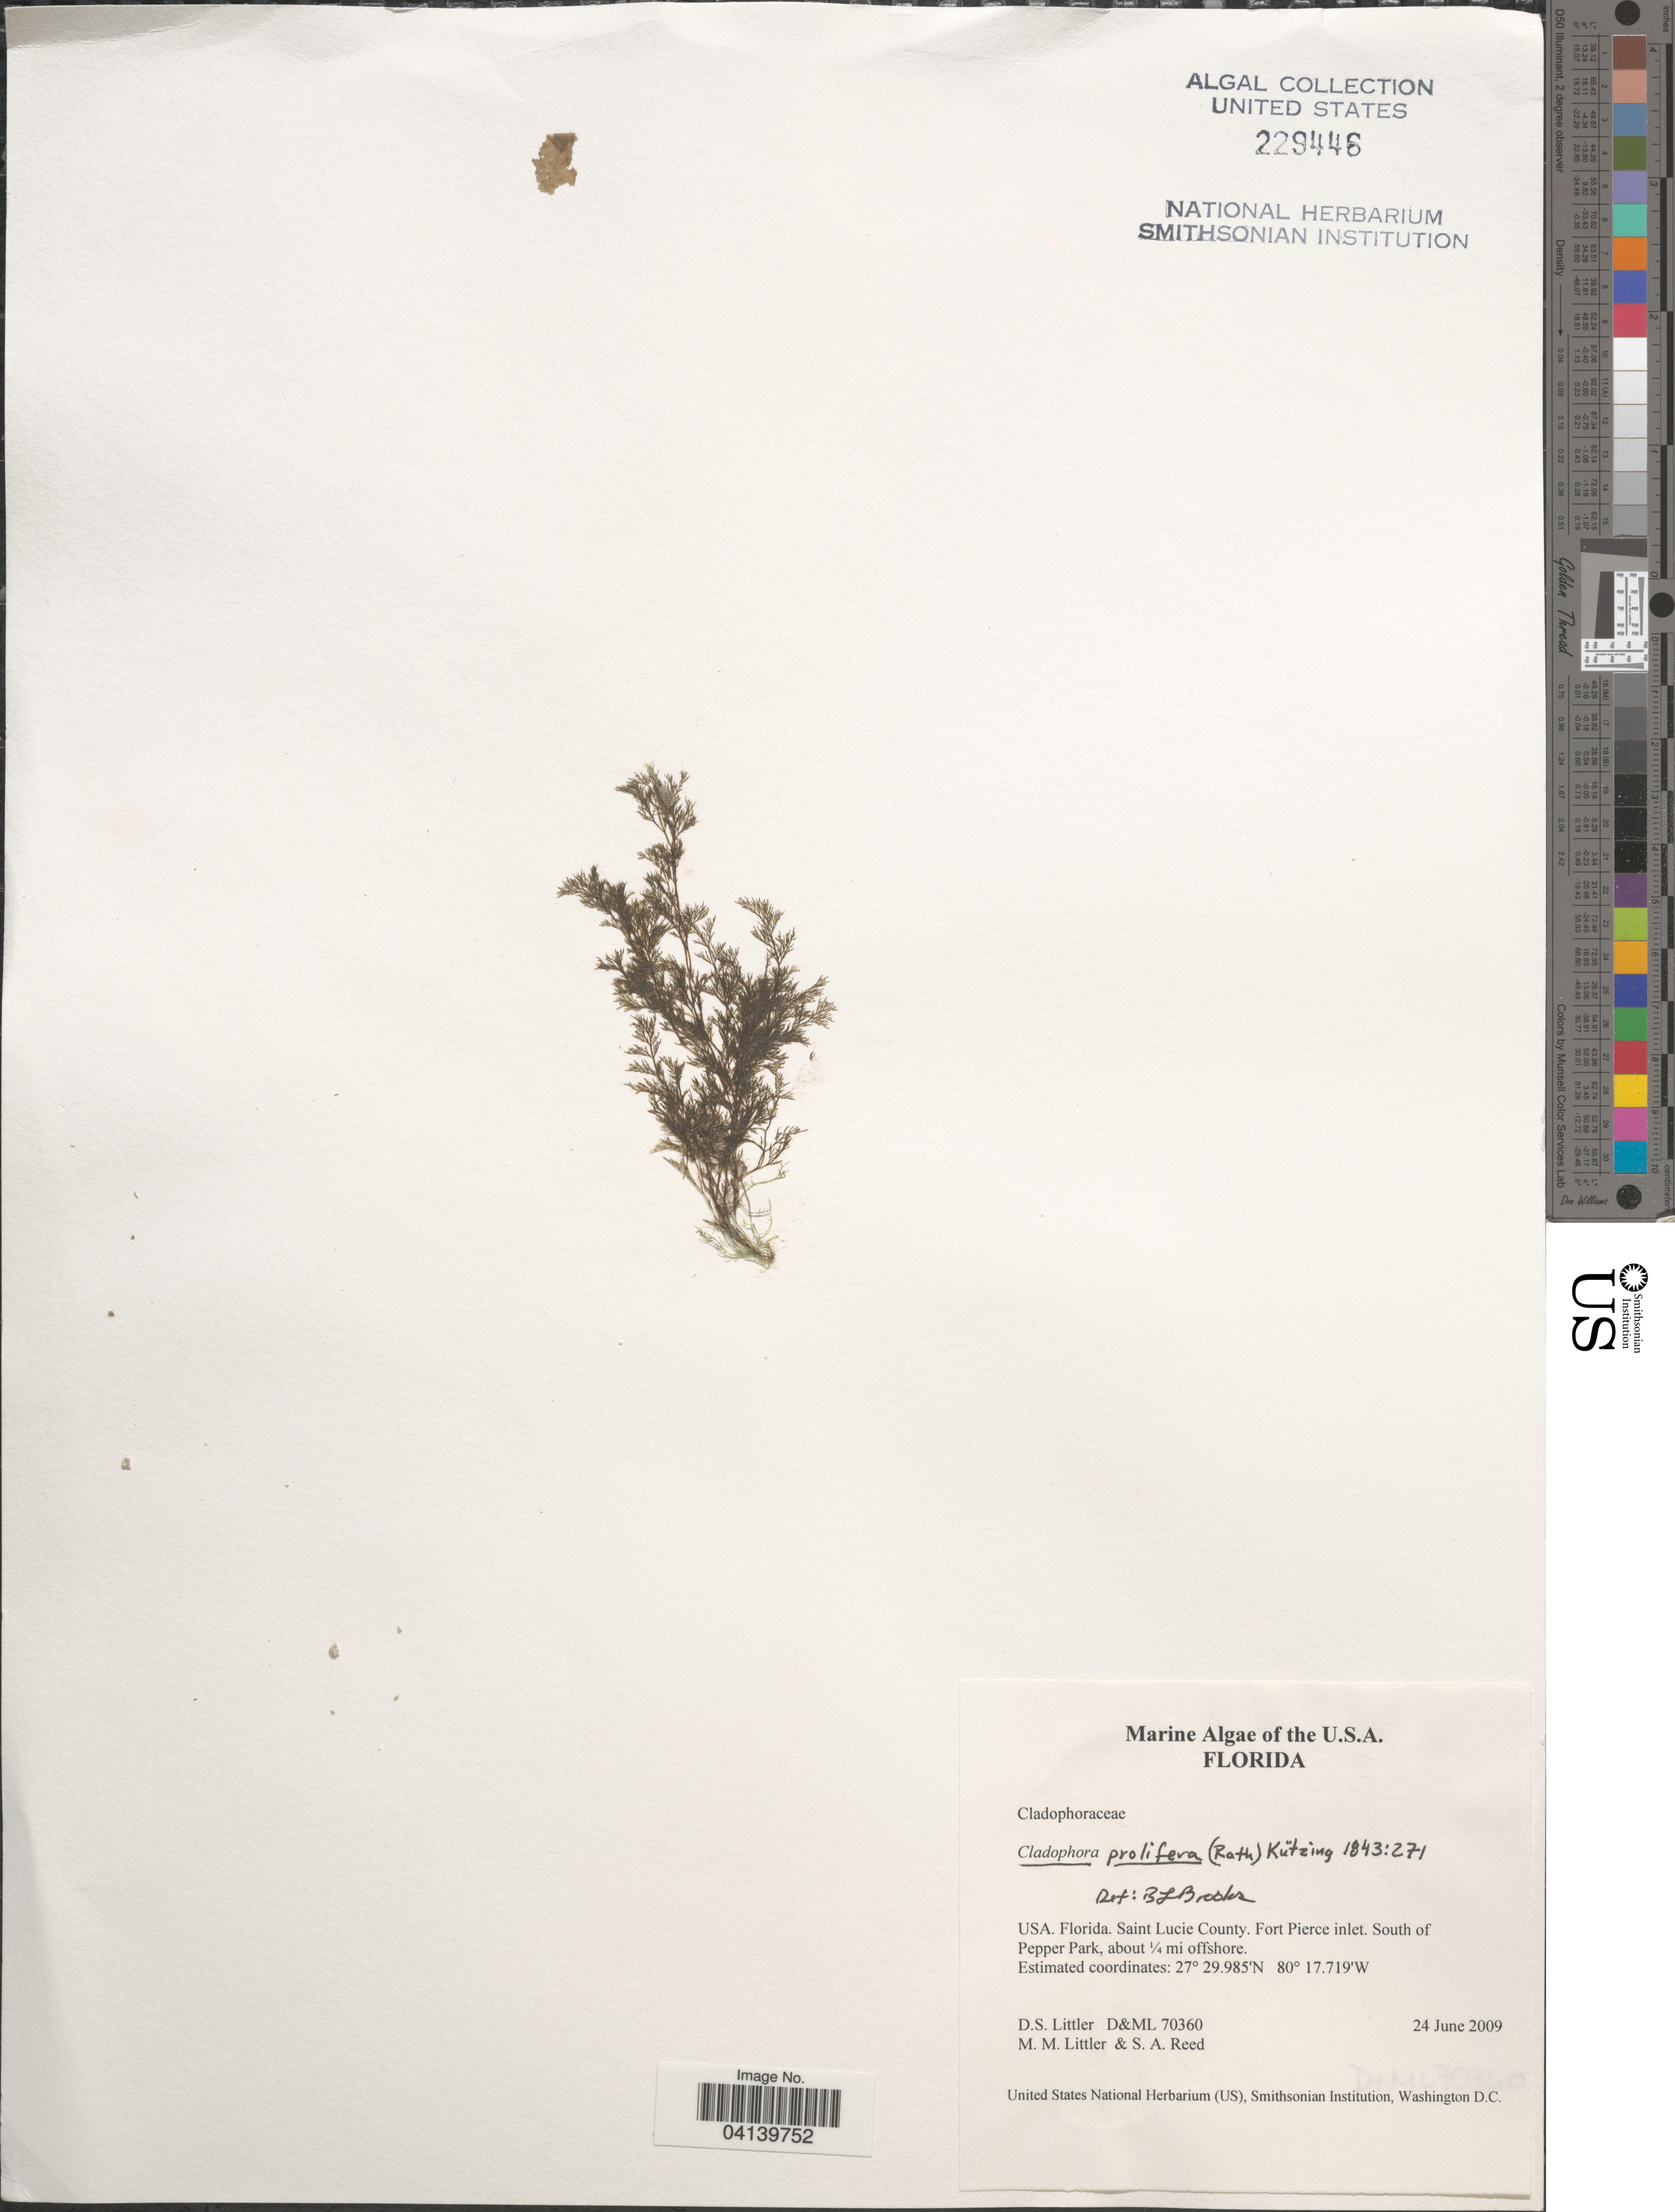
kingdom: Plantae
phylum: Chlorophyta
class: Ulvophyceae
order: Cladophorales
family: Cladophoraceae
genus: Cladophora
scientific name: Cladophora prolifera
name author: (Roth) Kütz.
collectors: D. S. Littler & S. Reed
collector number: D&ML 70360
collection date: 2009-06-24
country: United States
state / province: Florida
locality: Saint Lucie County. Fort Pierce inlet. South of Pepper Park, about ¼ mi offshore.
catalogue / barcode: US 229446